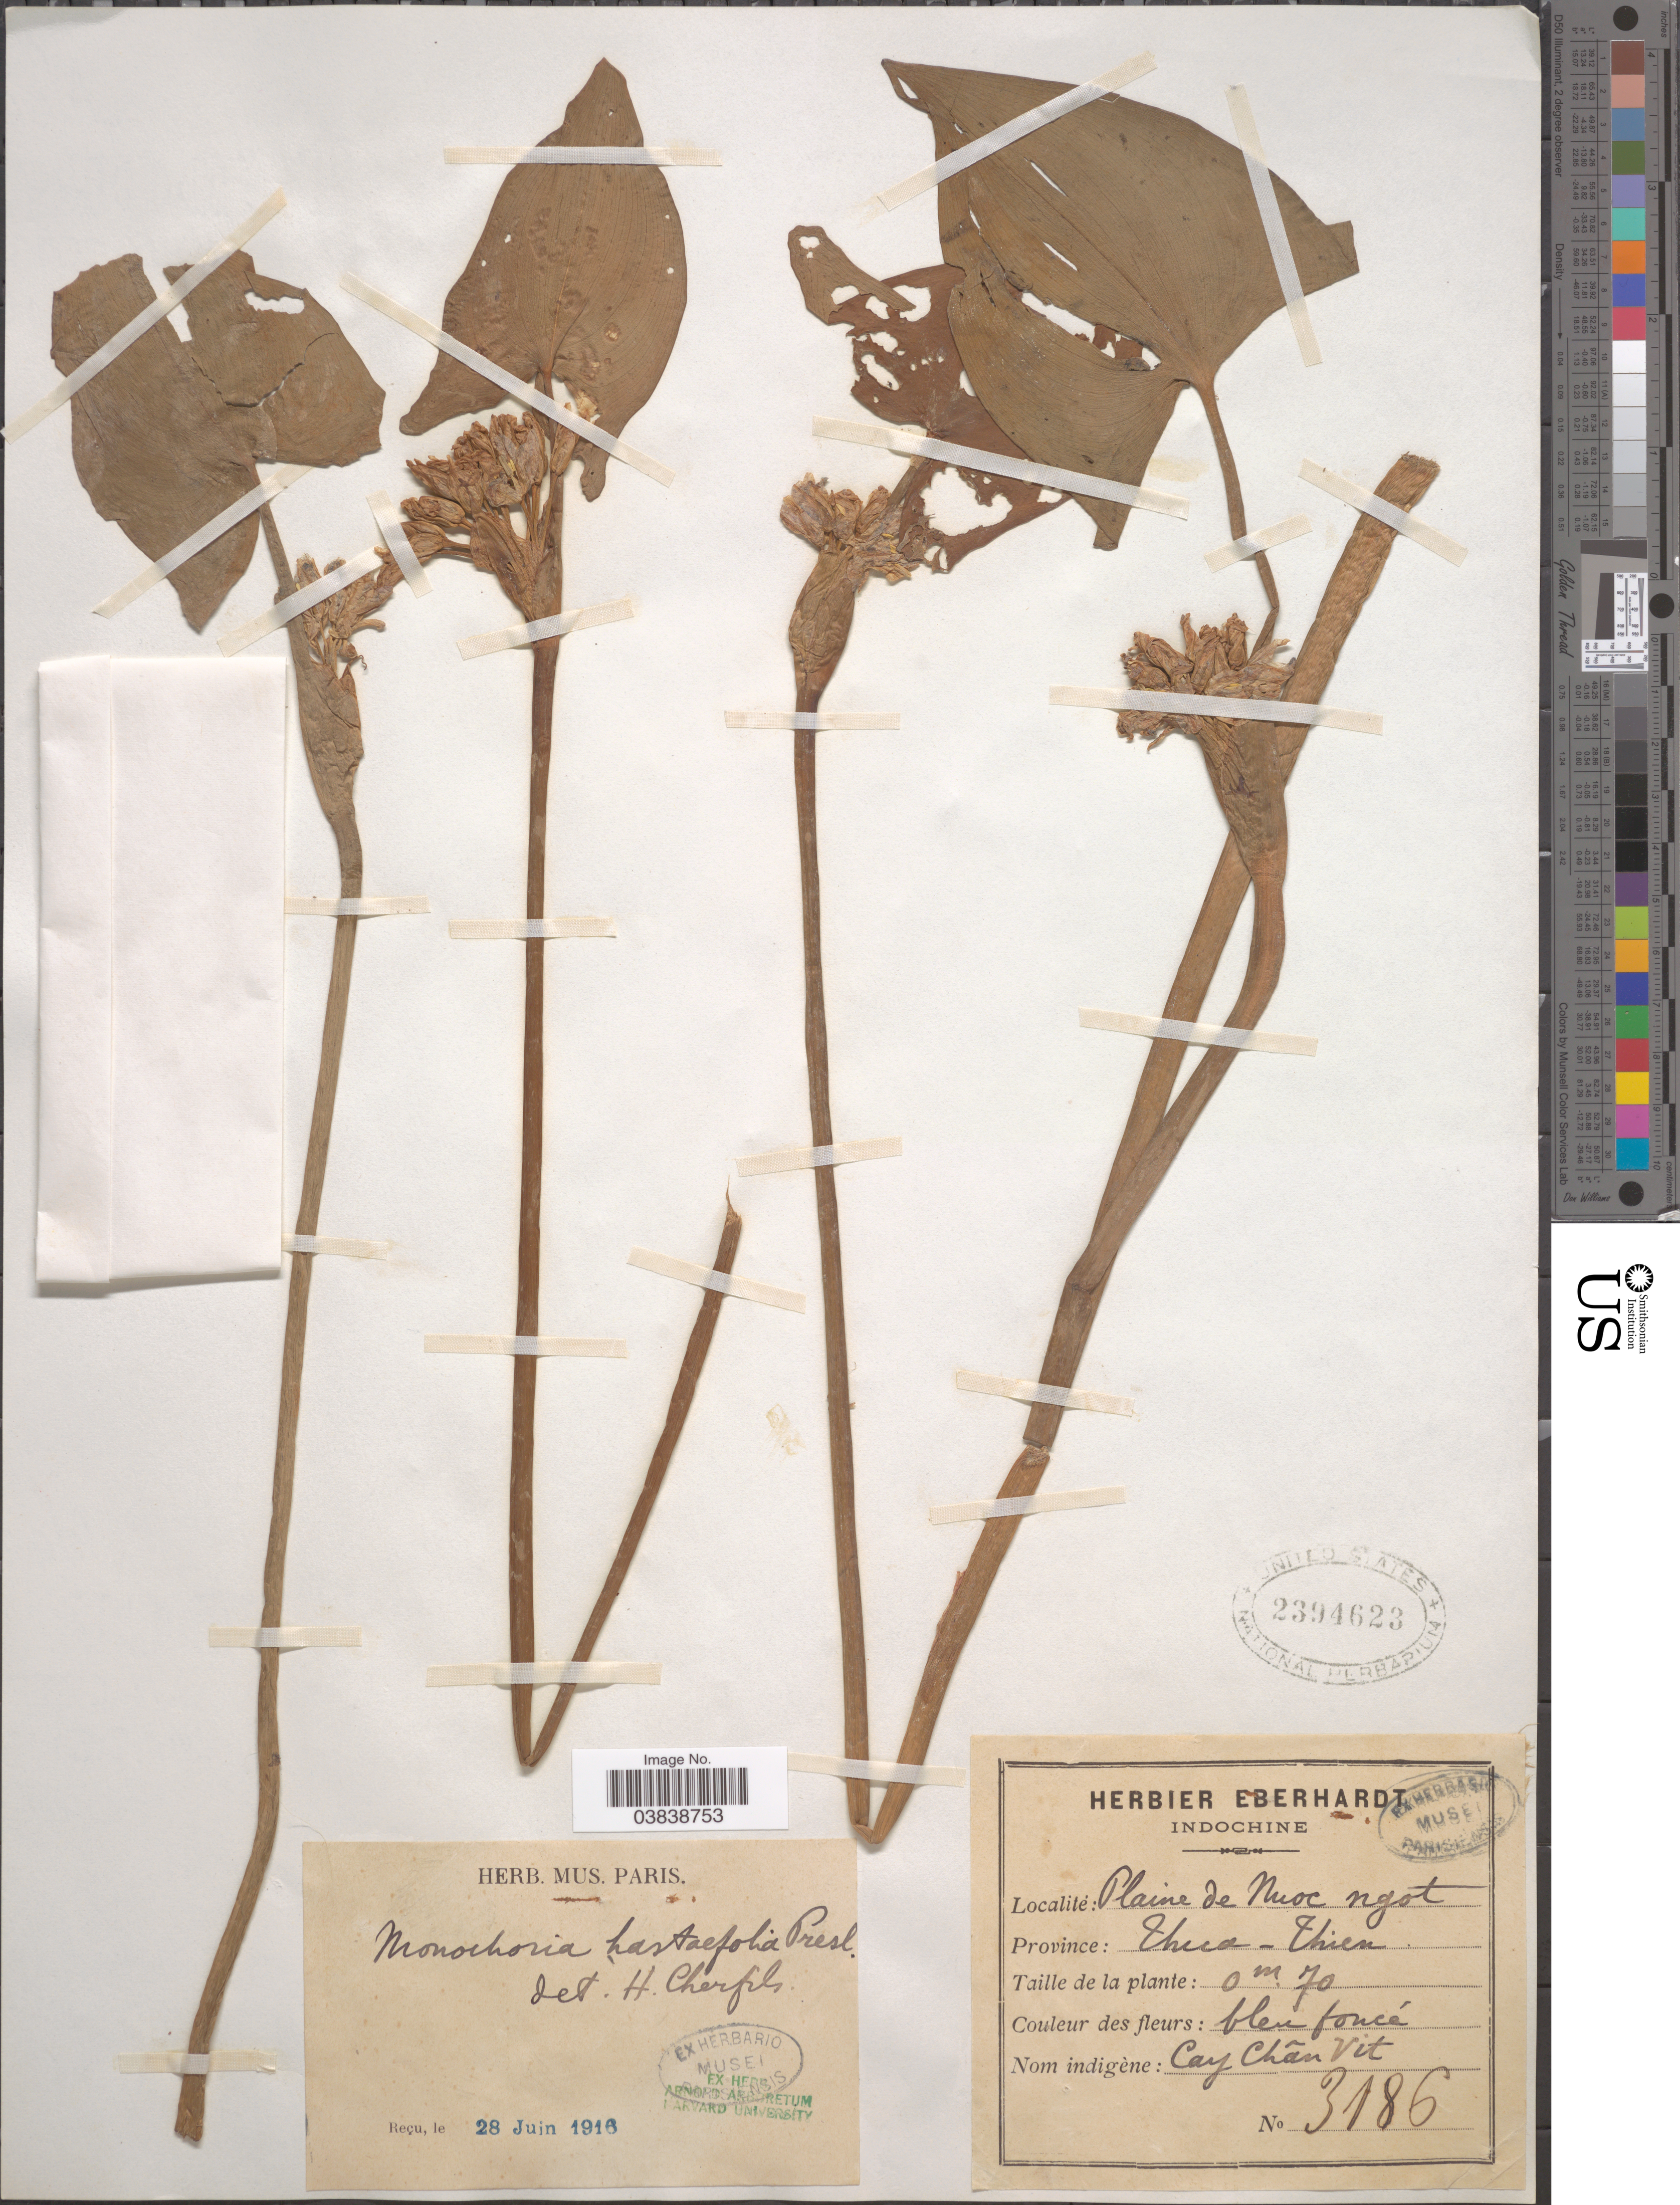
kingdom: Plantae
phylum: Tracheophyta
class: Liliopsida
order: Commelinales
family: Pontederiaceae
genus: Monochoria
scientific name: Monochoria hastifolia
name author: C. Presl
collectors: ex herb. Eberhardt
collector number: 3186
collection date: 1916-06-28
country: Vietnam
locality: Indochine. Thua-Thien.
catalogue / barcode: US 2394623